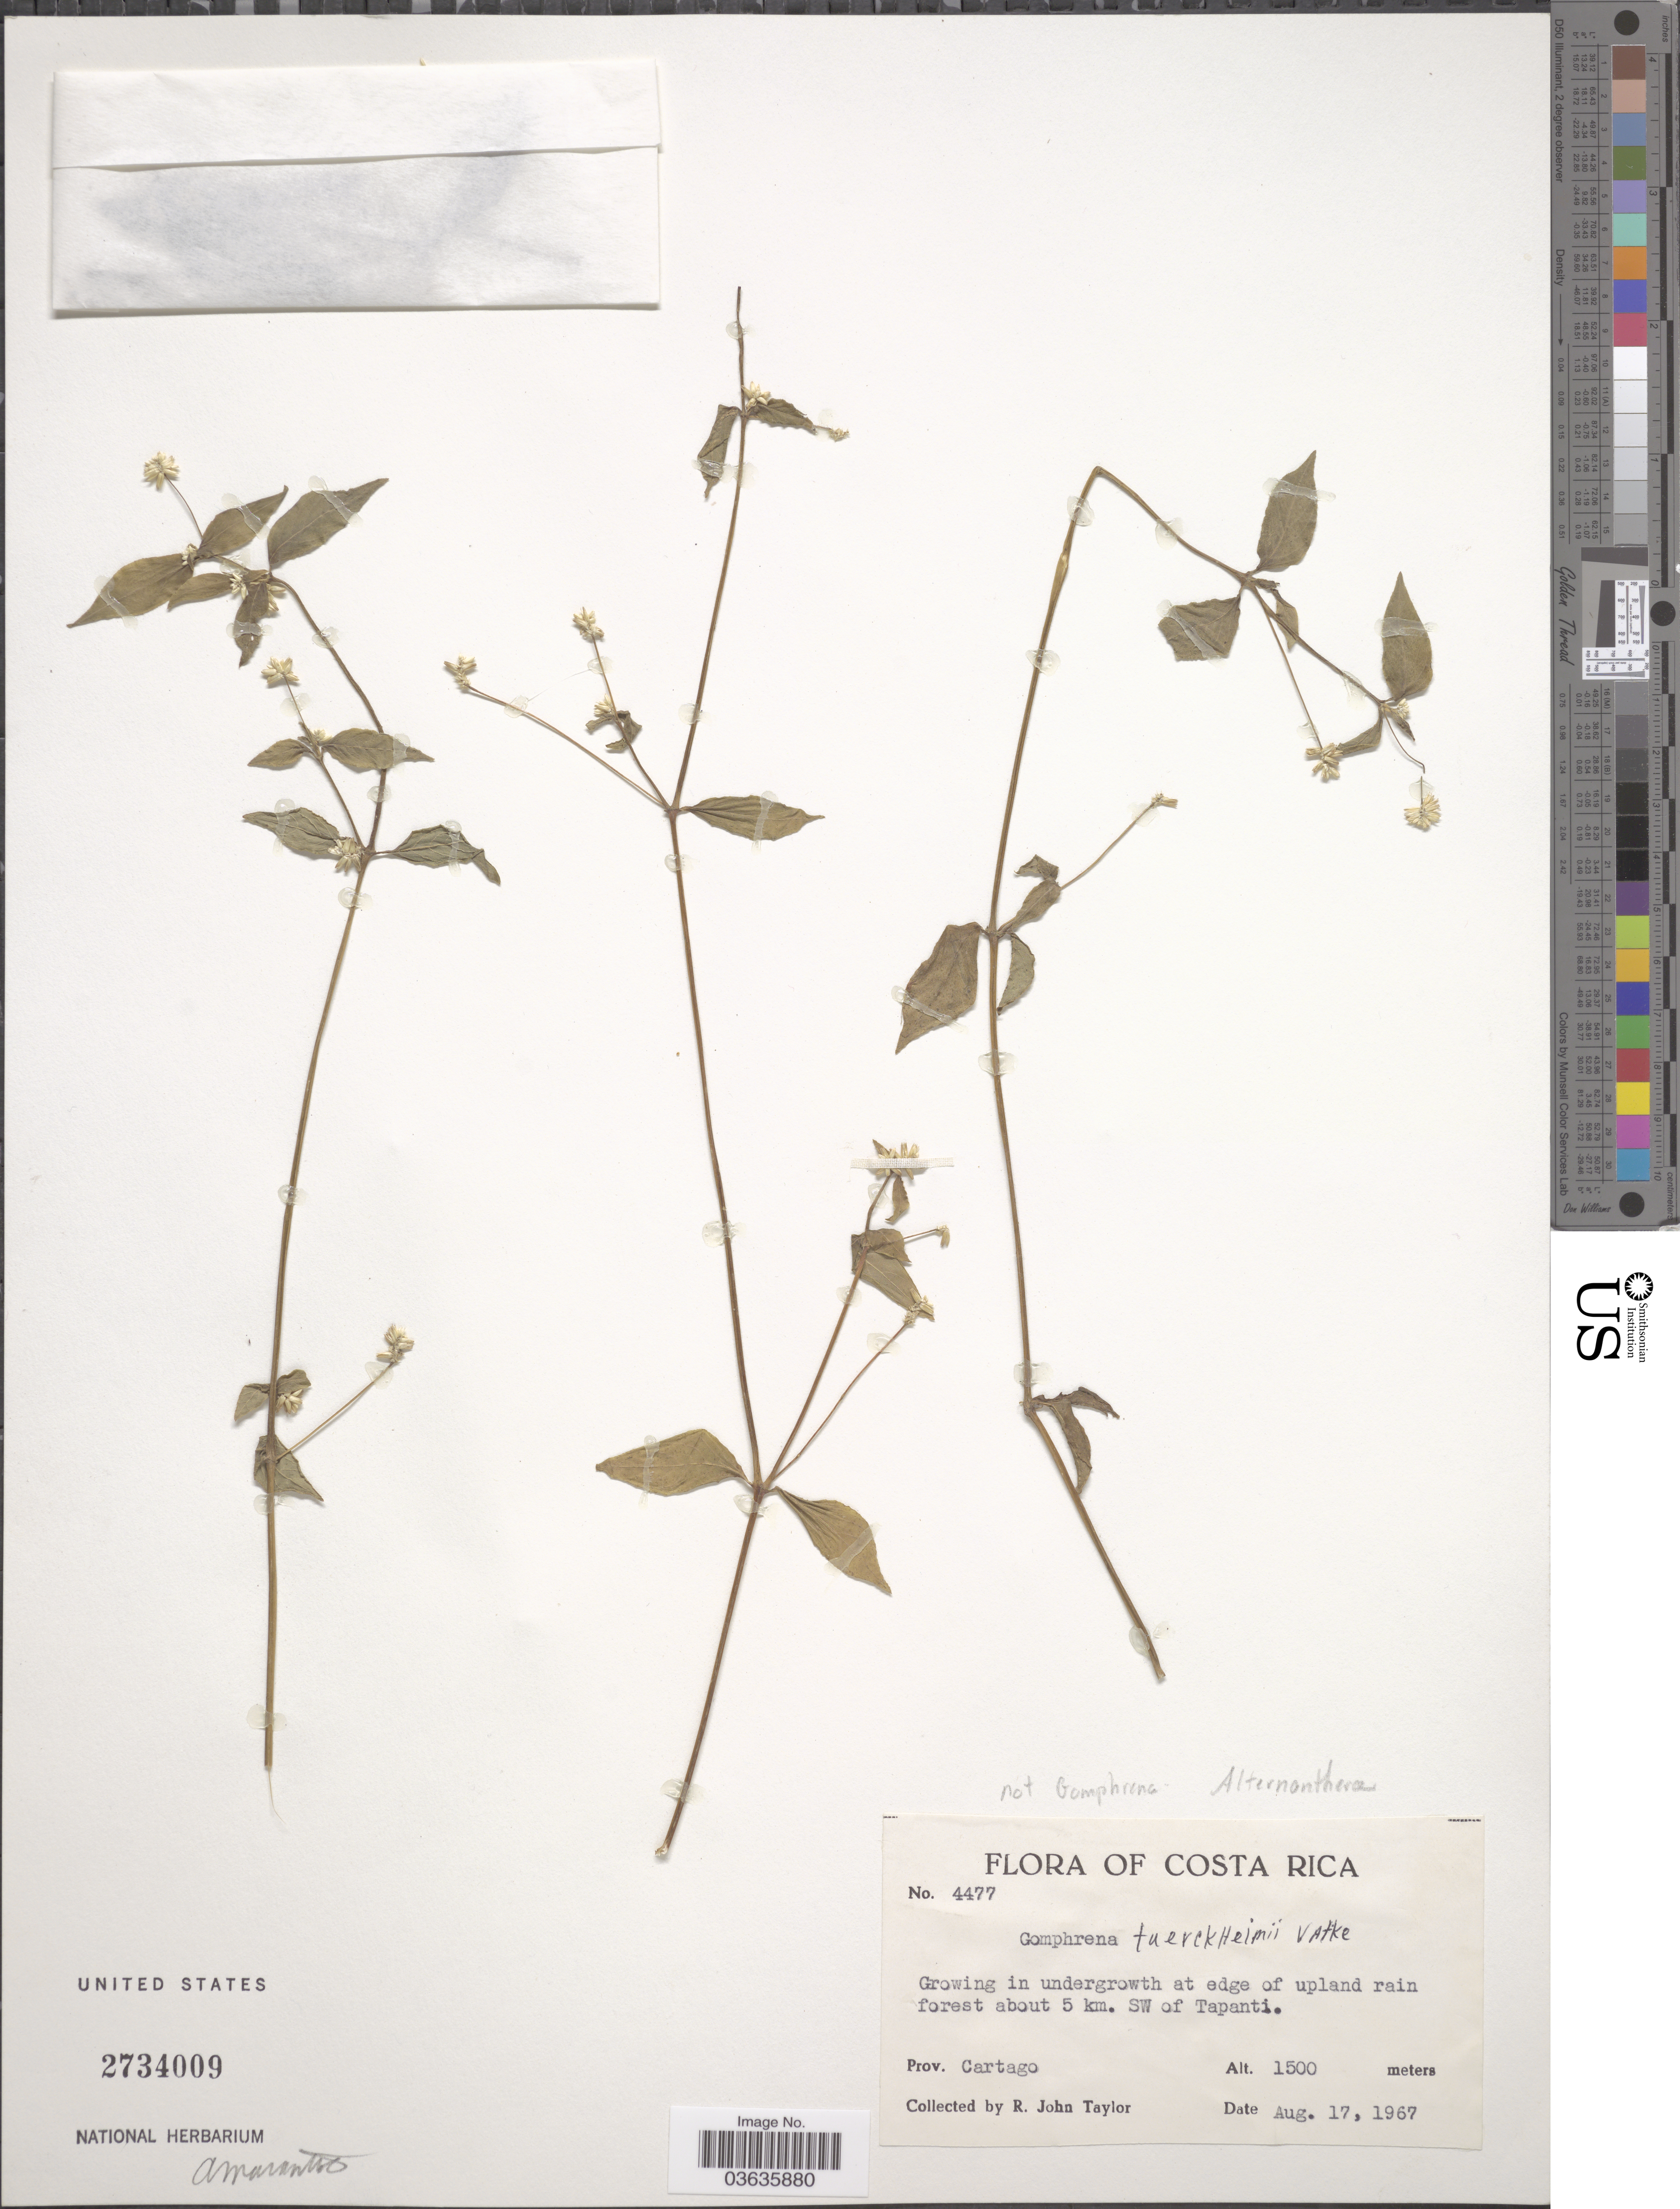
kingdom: Plantae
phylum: Tracheophyta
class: Magnoliopsida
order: Caryophyllales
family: Amaranthaceae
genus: Alternanthera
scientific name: Alternanthera sp.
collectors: R. J. Taylor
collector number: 4477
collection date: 1967-08-17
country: Costa Rica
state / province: Cartago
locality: About 5 km. SW of Tapanti.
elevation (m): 1500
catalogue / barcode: US 2734009